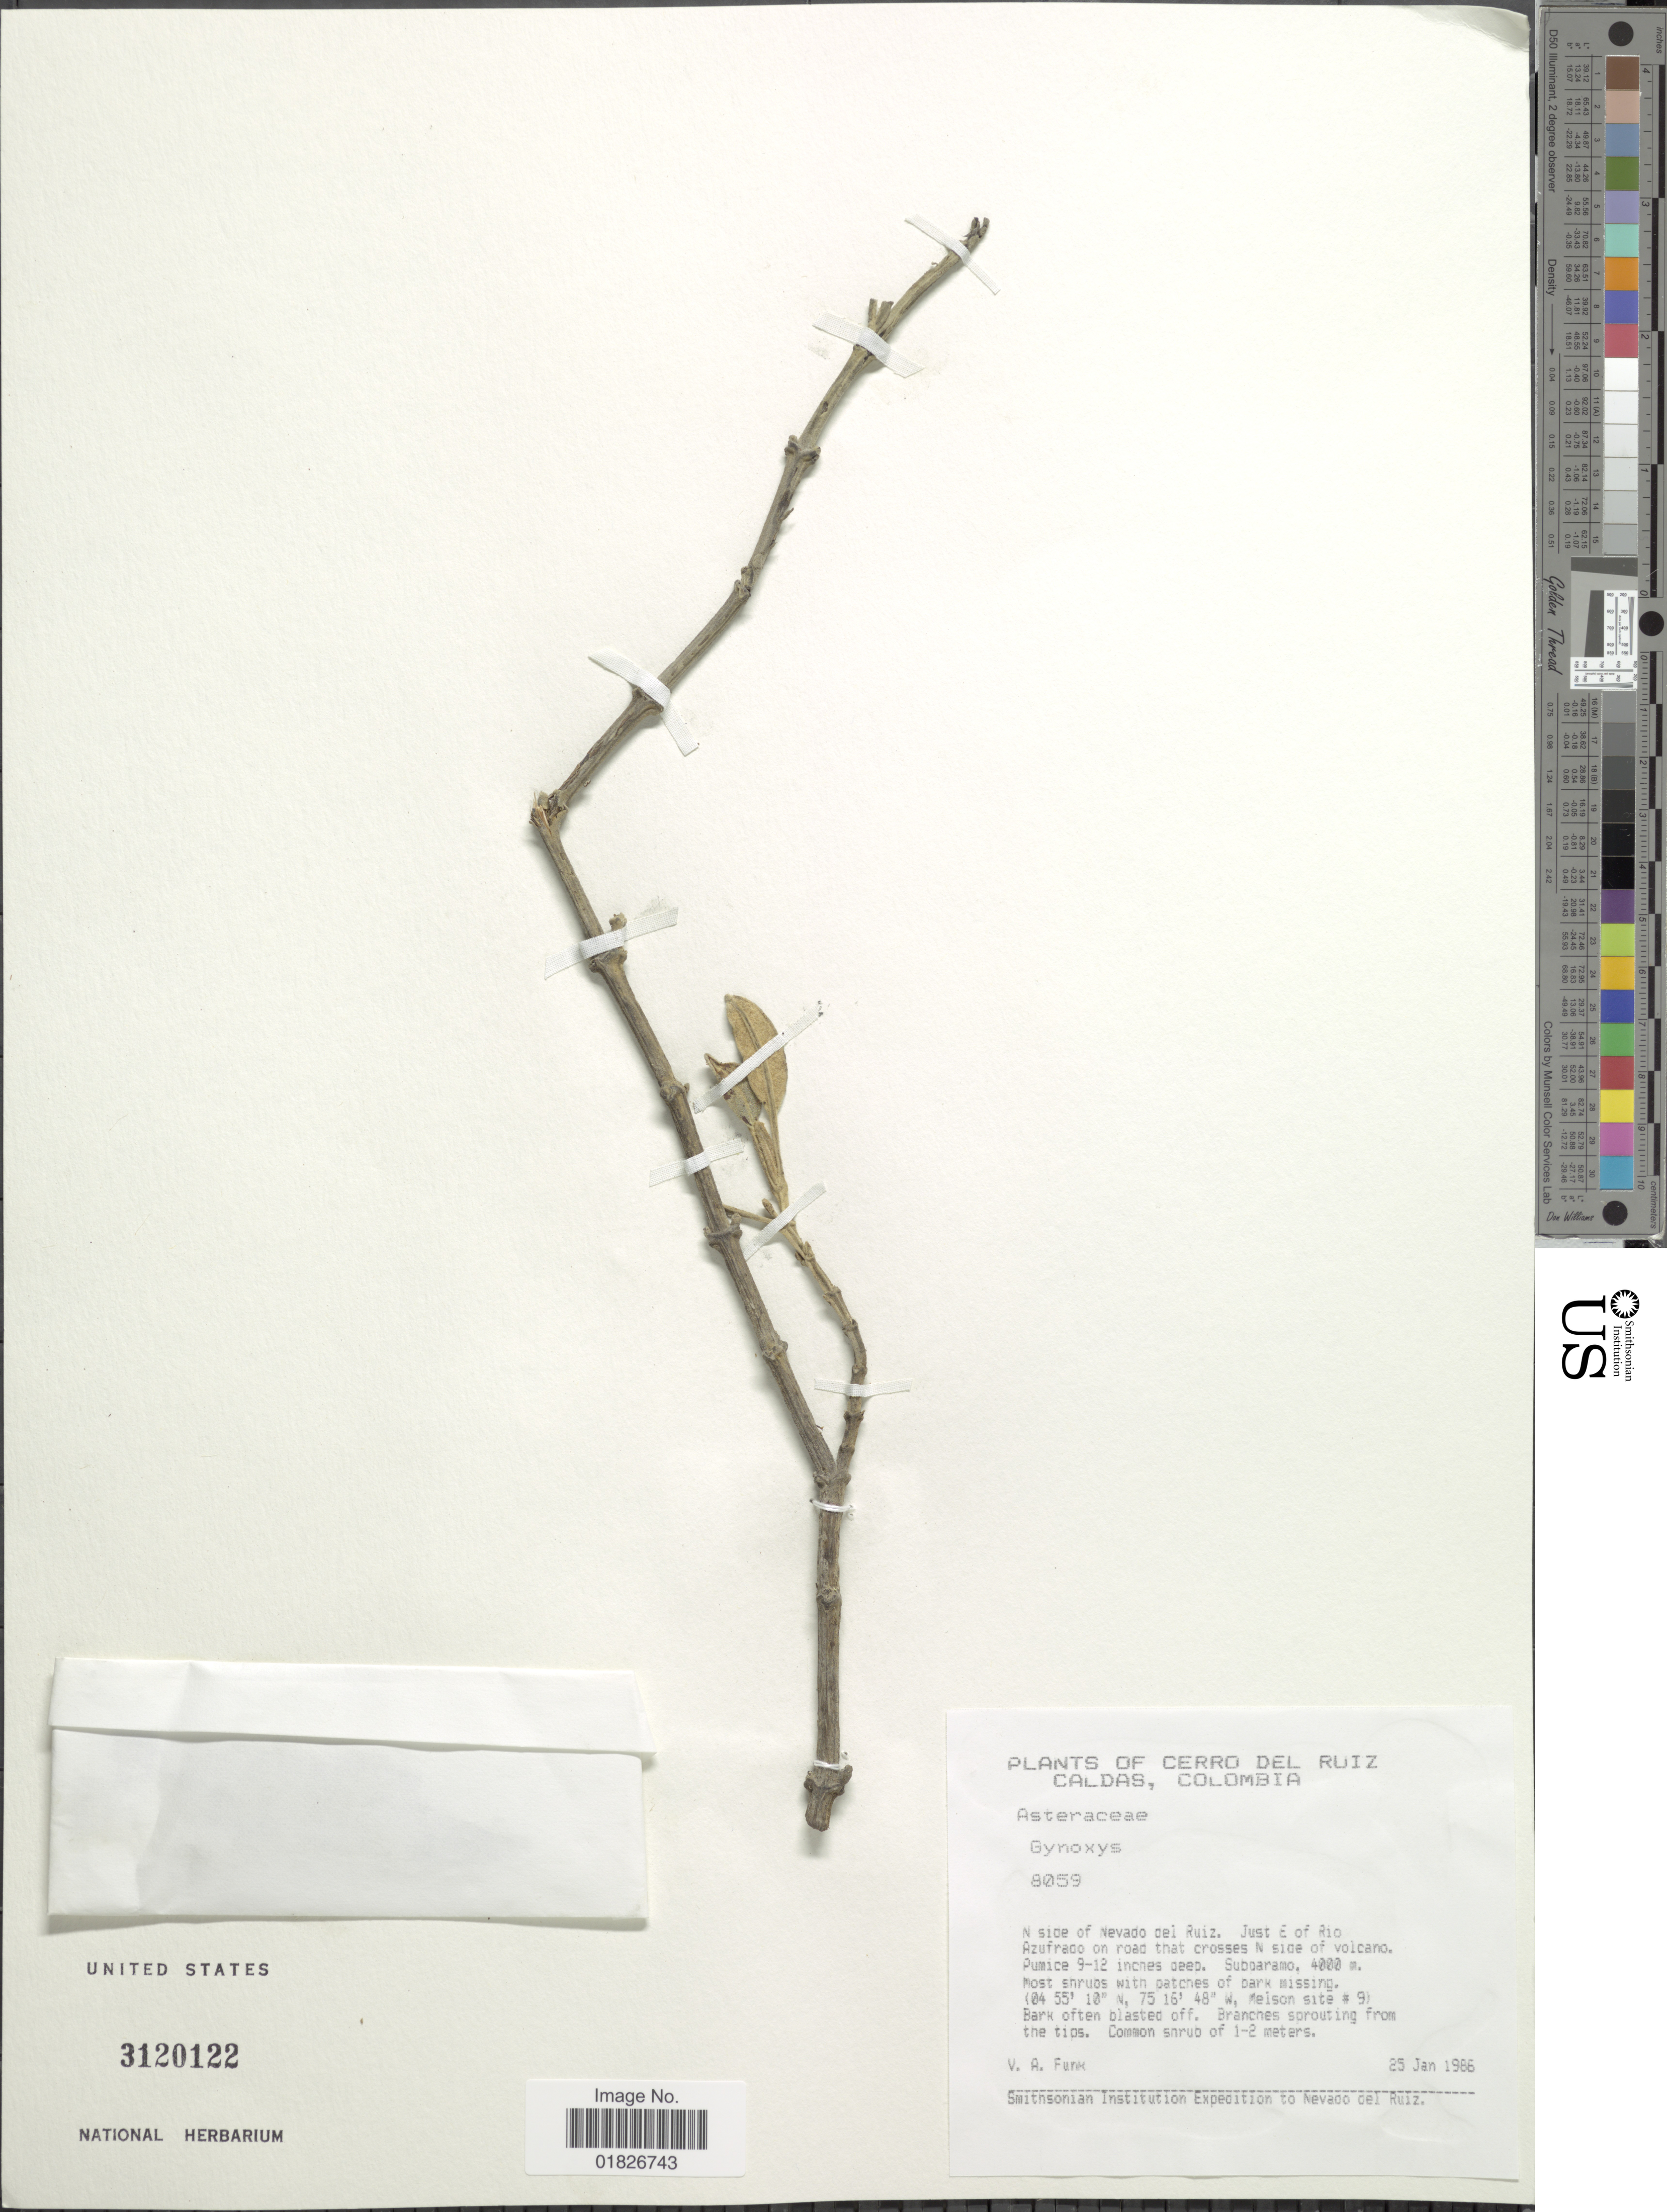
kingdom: Plantae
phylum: Tracheophyta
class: Magnoliopsida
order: Asterales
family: Asteraceae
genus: Gynoxys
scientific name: Gynoxys sp.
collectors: V. Funk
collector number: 8059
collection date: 1986-01-25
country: Colombia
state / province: Caldas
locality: Cerro del Ruiz, N side of Nevado del Ruiz, Just E of Rio Azufrado on road that crosses N side of volcano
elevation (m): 4000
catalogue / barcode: US 3120122